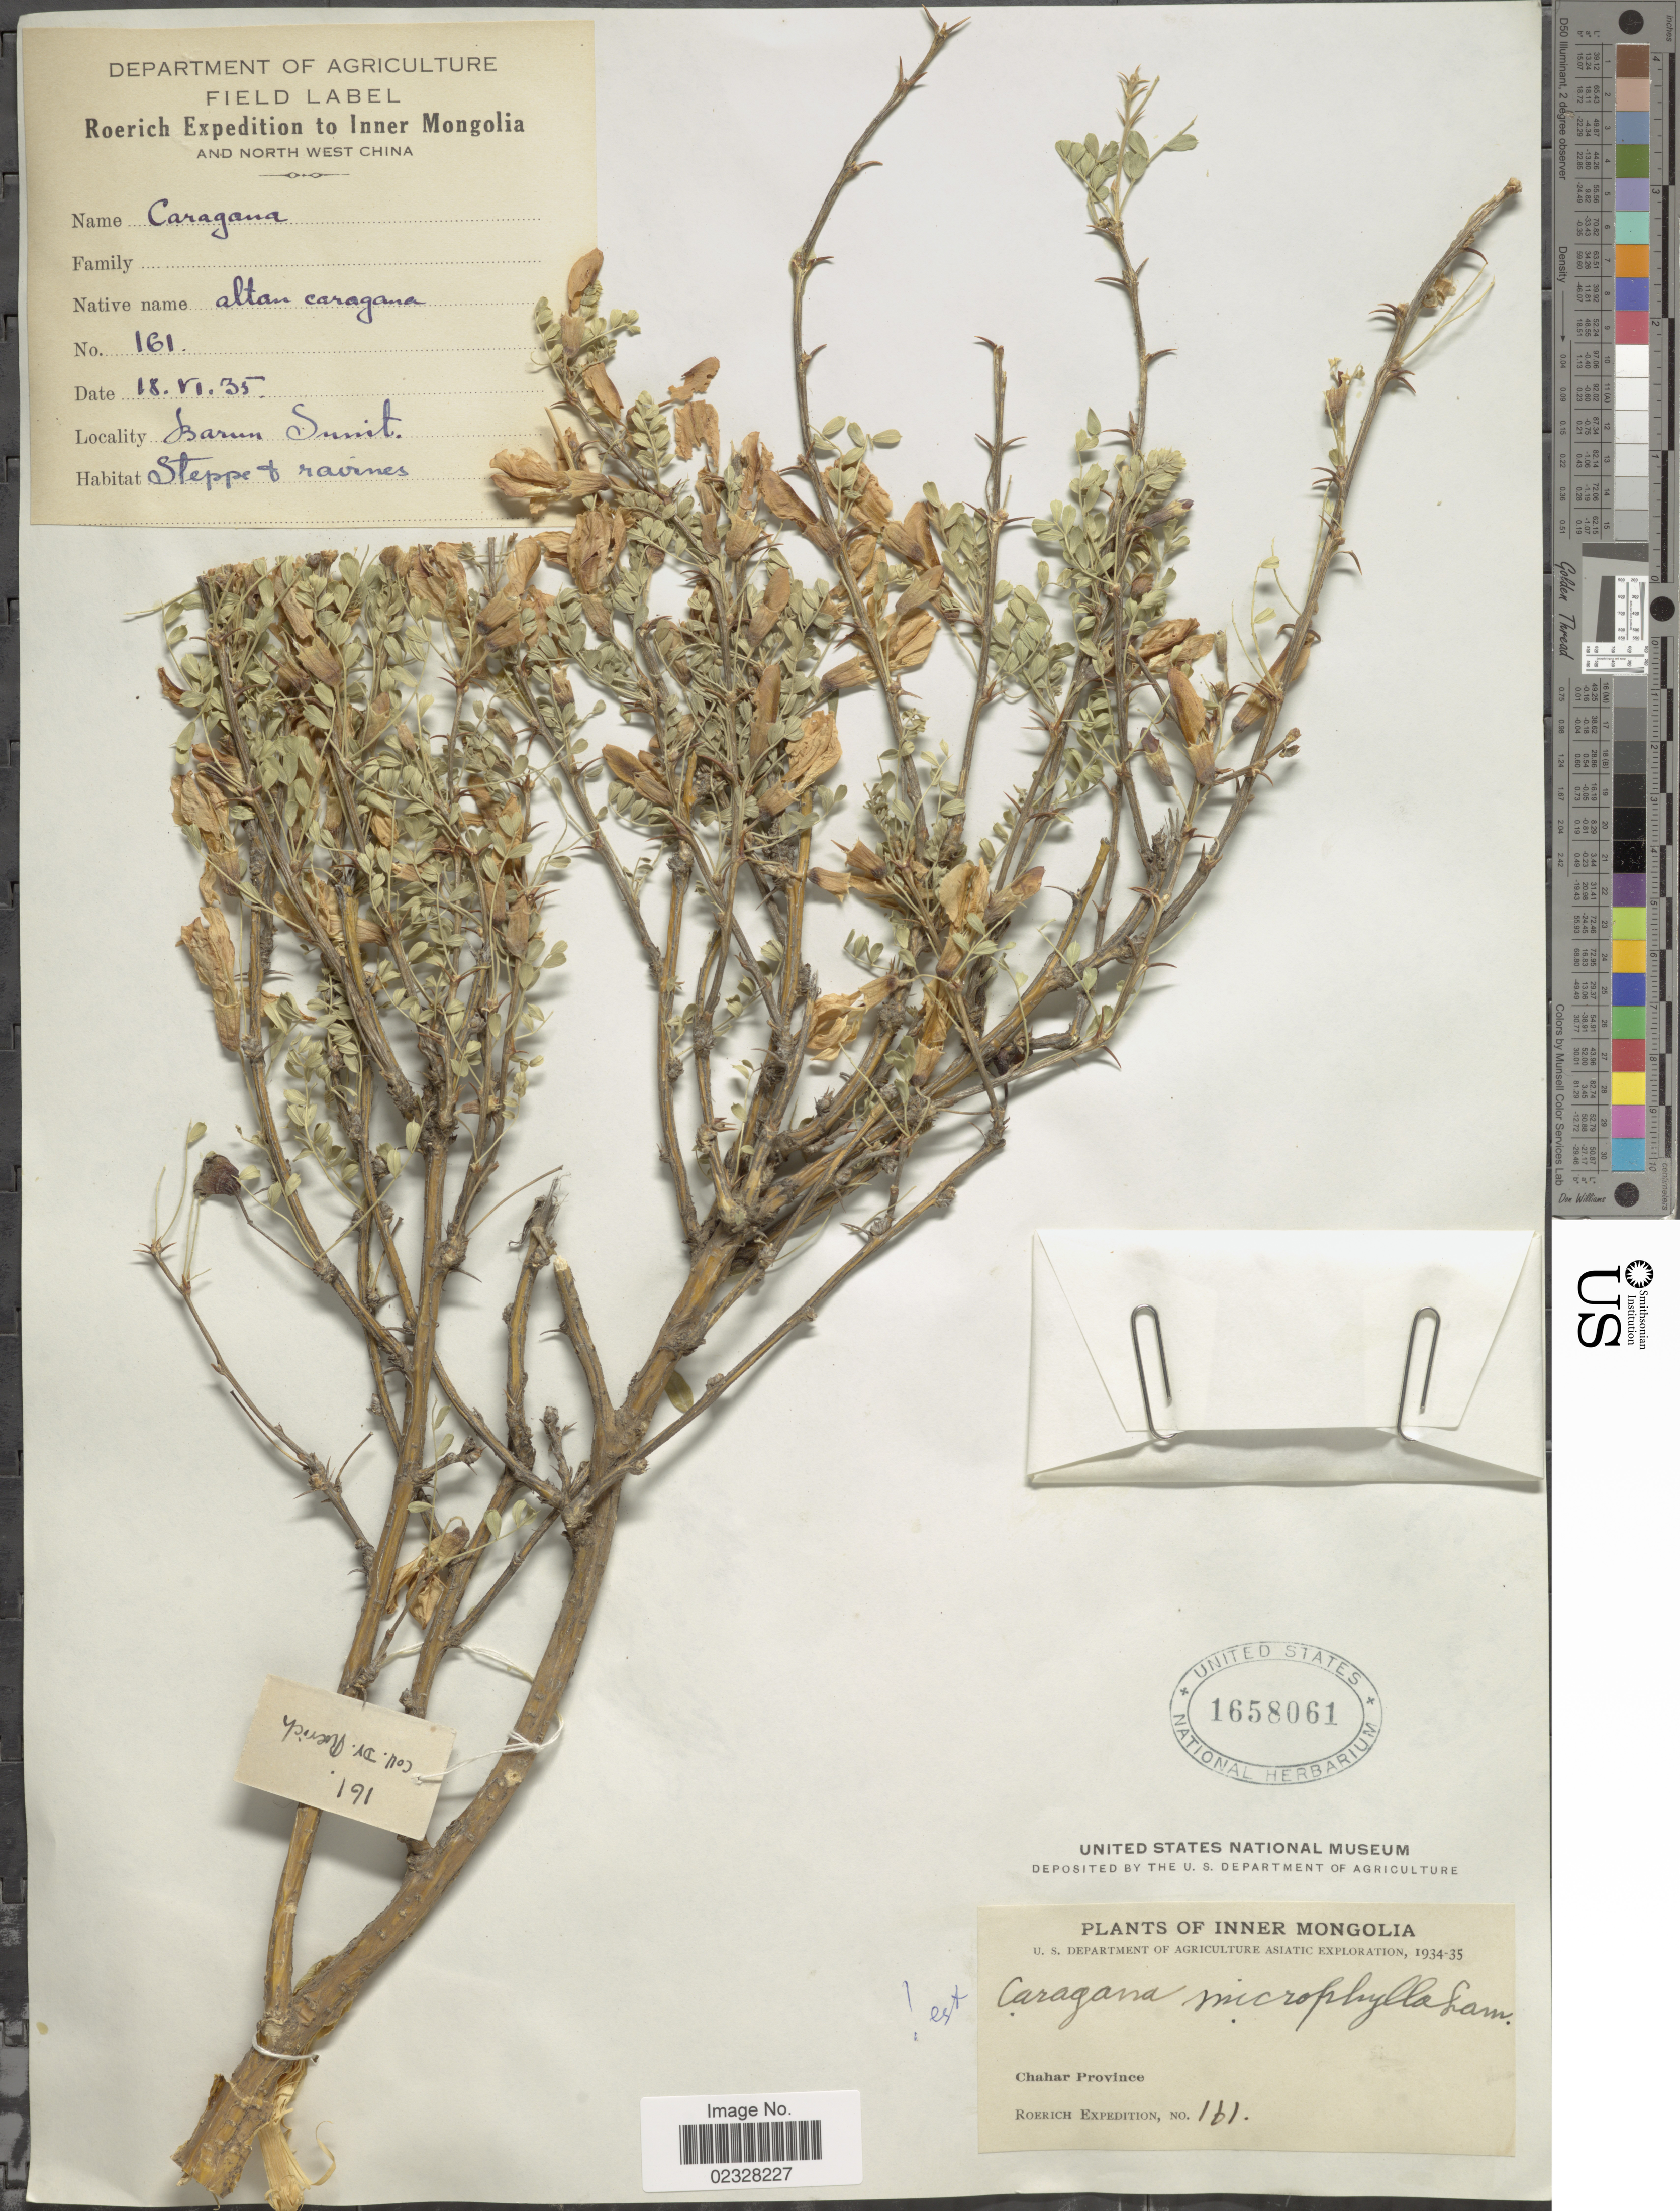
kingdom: Plantae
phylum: Tracheophyta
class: Magnoliopsida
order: Fabales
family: Fabaceae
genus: Caragana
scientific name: Caragana microphylla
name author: Lam.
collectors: Roerich Expedition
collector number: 161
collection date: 1935-06-18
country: China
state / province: Nei Monggol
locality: Chahar Province, Barun Summit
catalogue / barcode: US 1658061